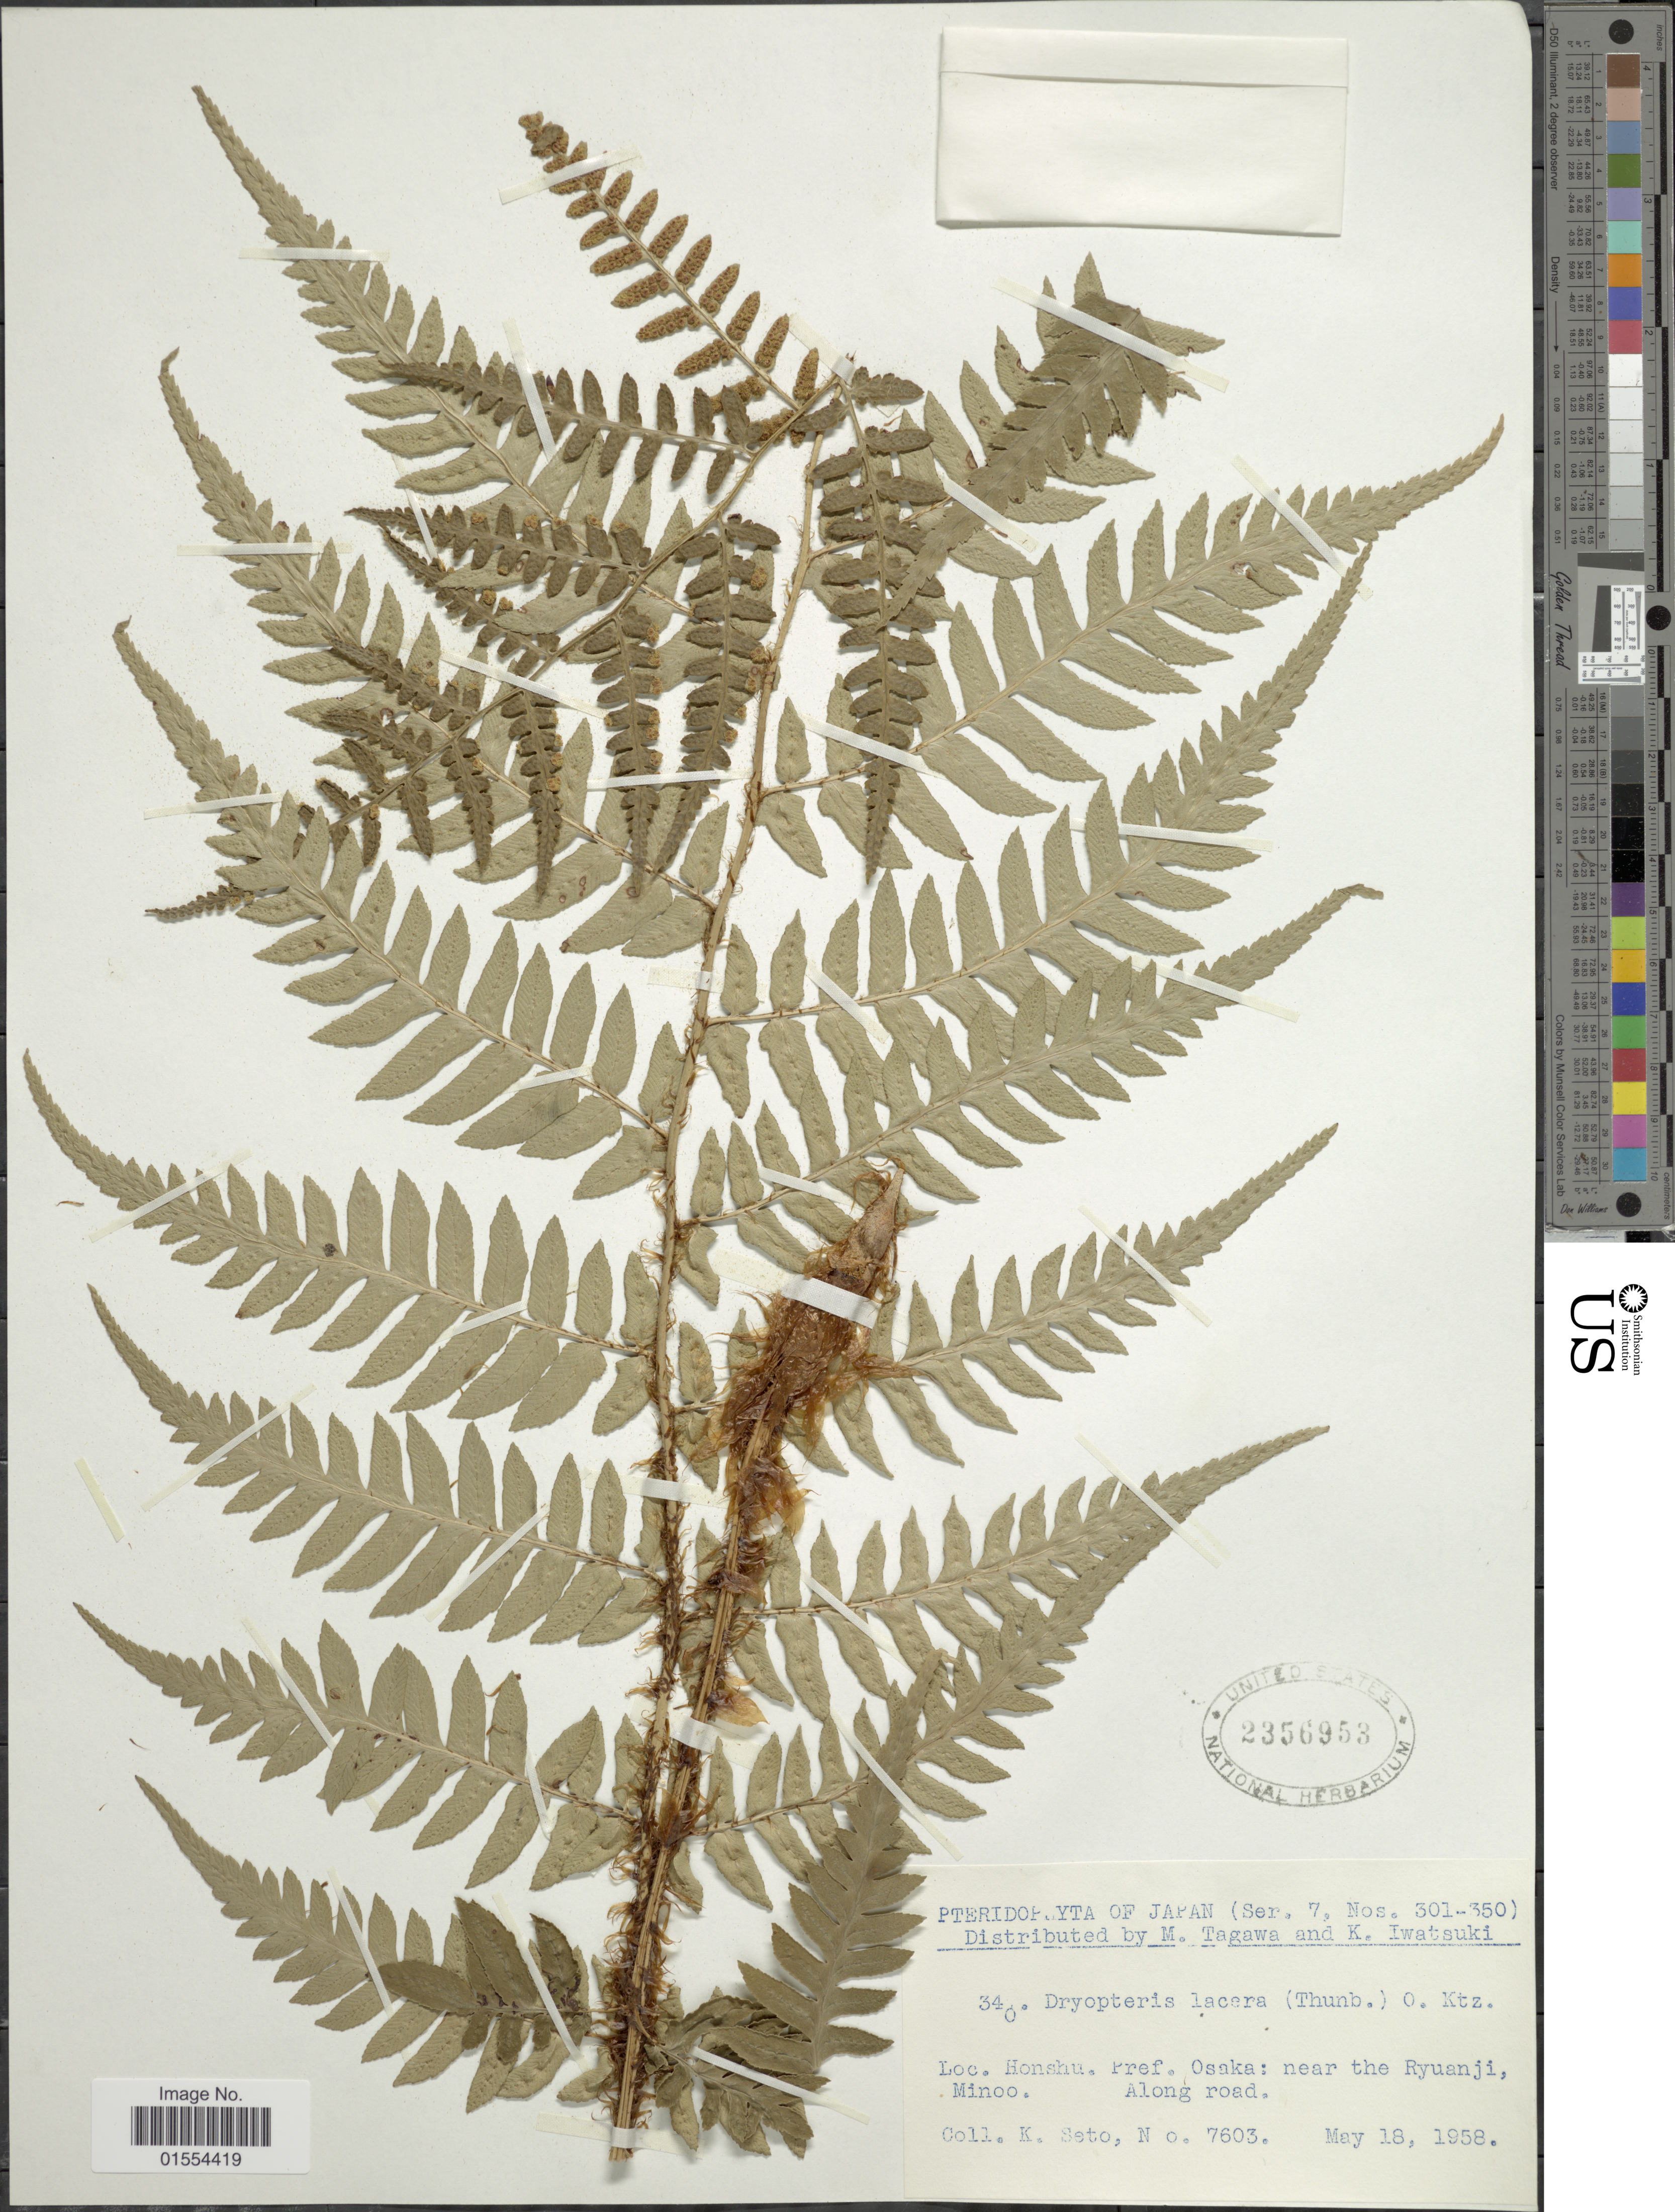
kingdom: Plantae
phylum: Tracheophyta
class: Polypodiopsida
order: Polypodiales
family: Dryopteridaceae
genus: Dryopteris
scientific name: Dryopteris lacera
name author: (Thunb.) Kuntze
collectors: K. Seto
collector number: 7603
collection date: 1958-05-18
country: Japan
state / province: Osaka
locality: Japan, Honshu. Pref, Osaka: near the Ryuanji, Minoo.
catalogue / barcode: US 2356953